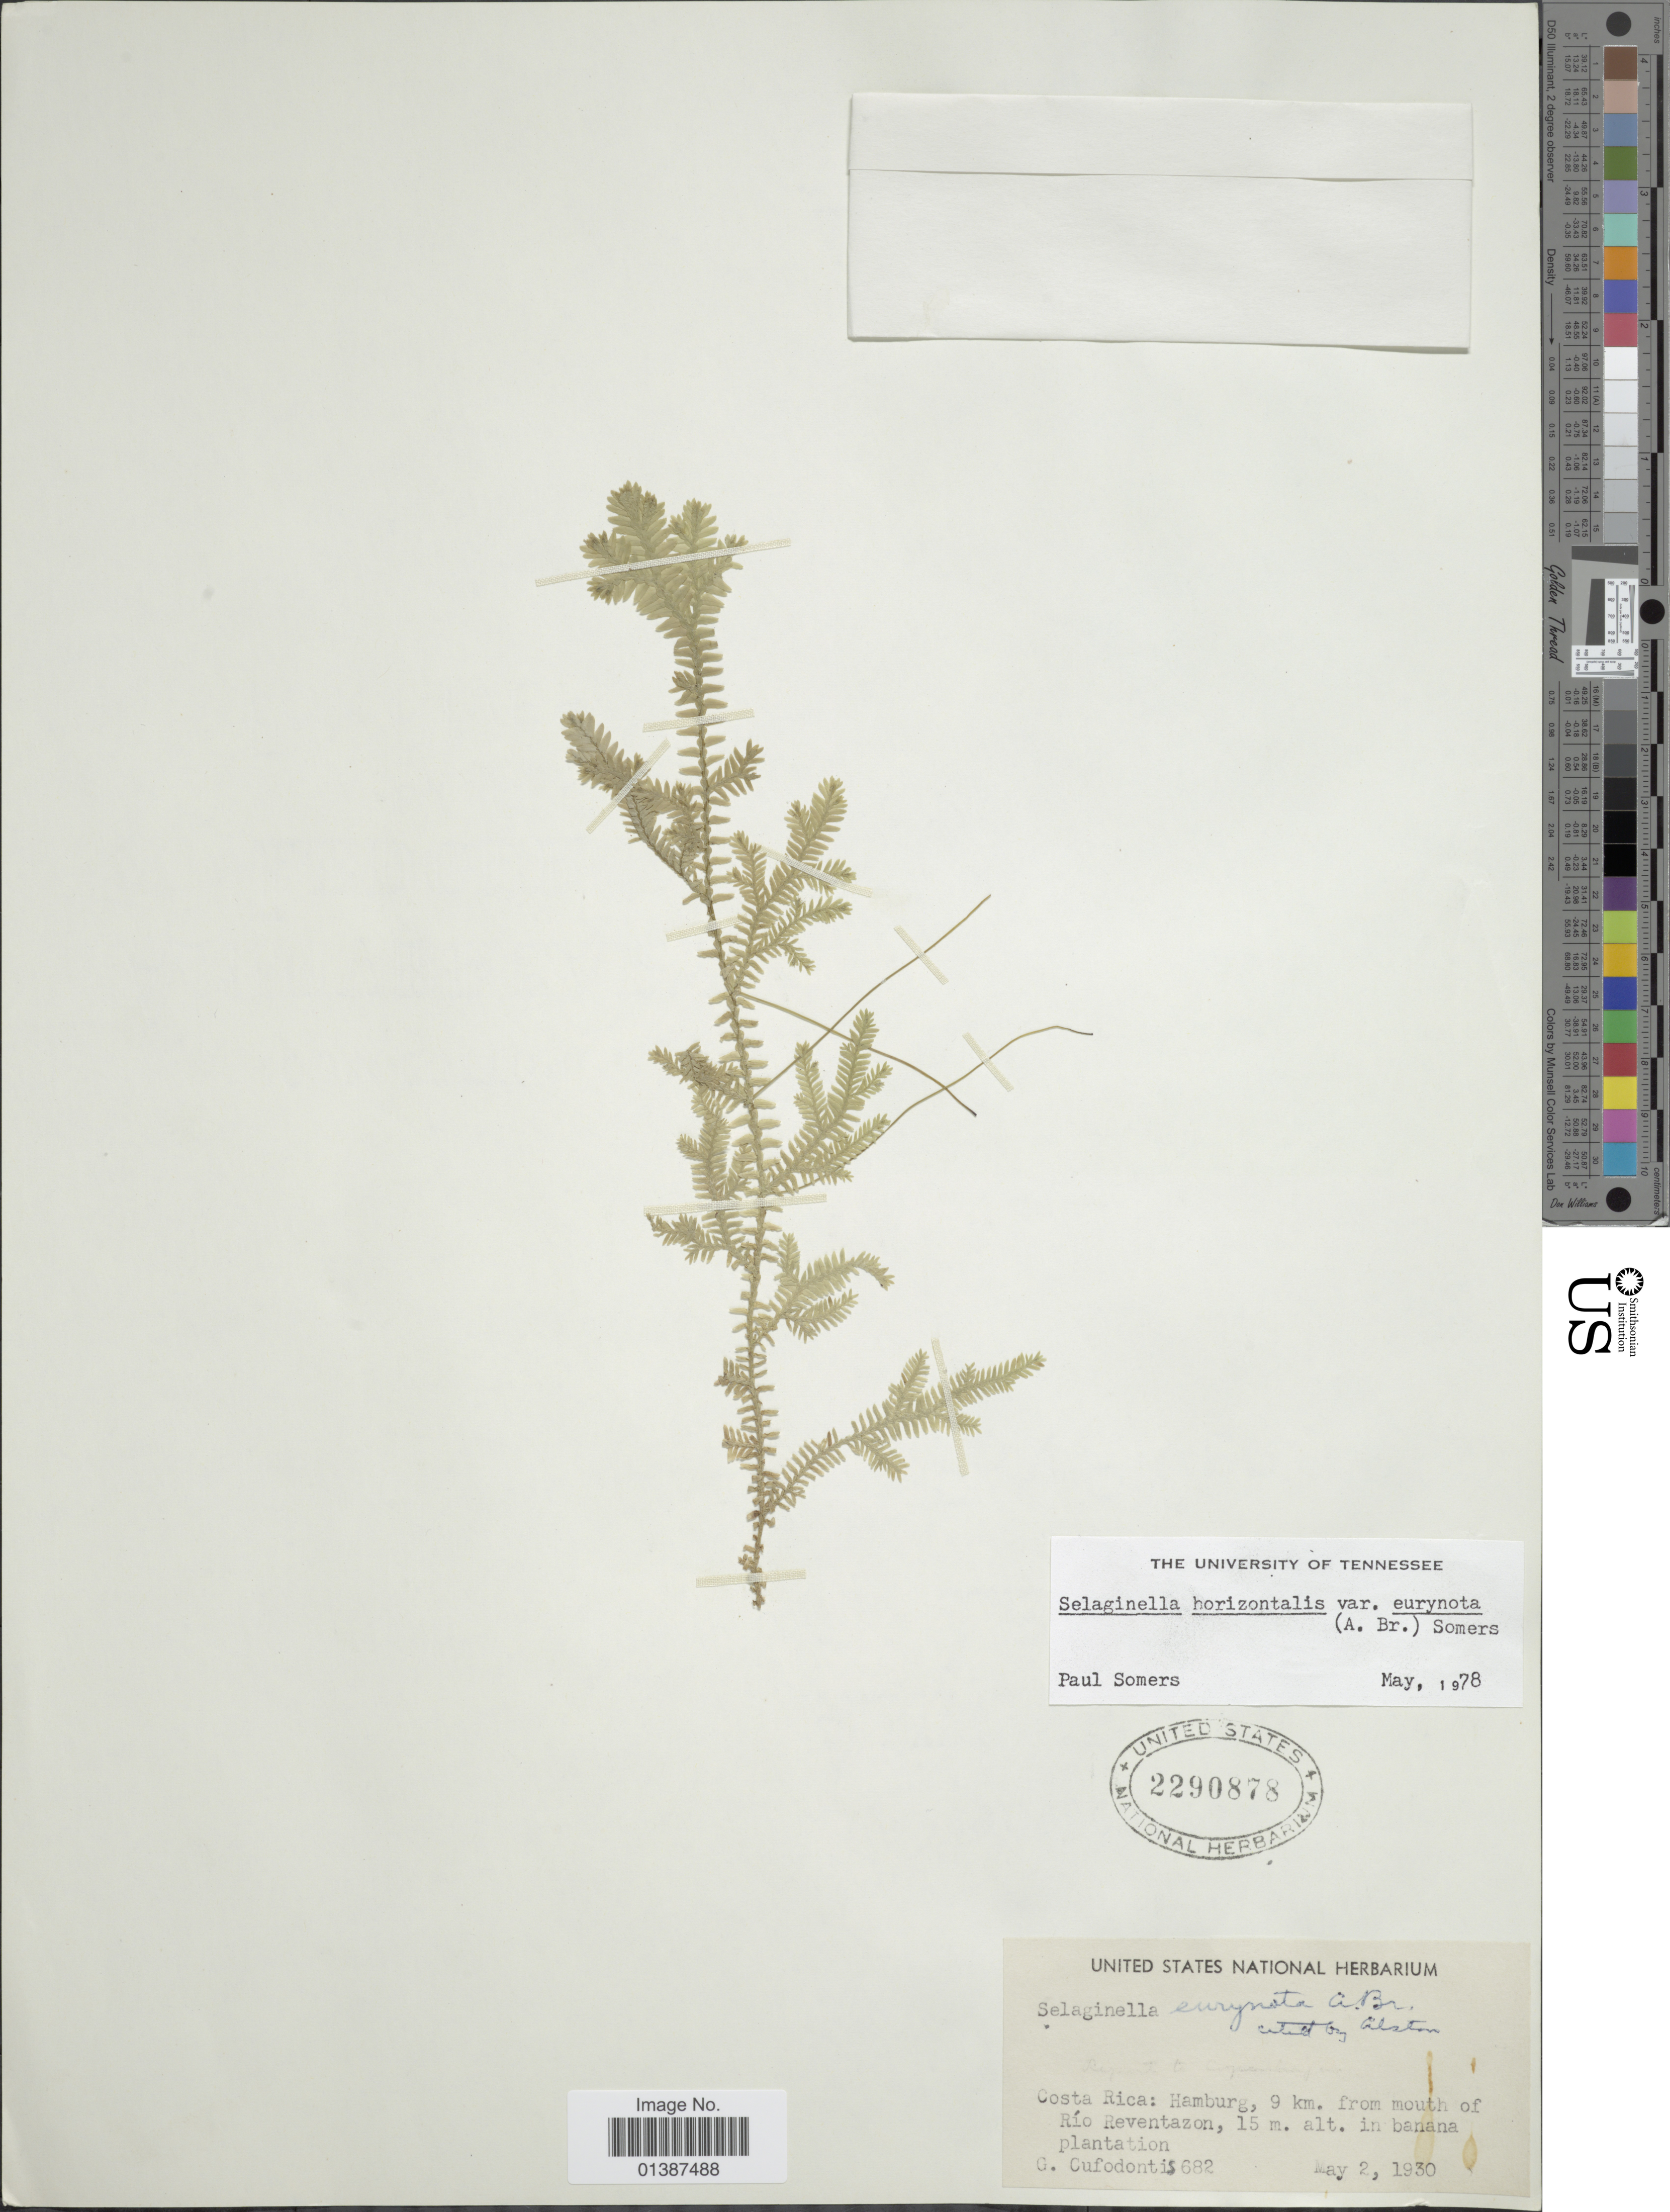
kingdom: Plantae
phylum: Tracheophyta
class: Lycopodiopsida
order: Selaginellales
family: Selaginellaceae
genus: Selaginella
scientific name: Selaginella eurynota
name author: A. Braun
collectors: G. Cufodontis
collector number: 682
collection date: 1930-05-02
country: Costa Rica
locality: Hamburg, 9 km. from mouth of Río Reventazon,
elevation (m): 15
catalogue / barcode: US 2290878